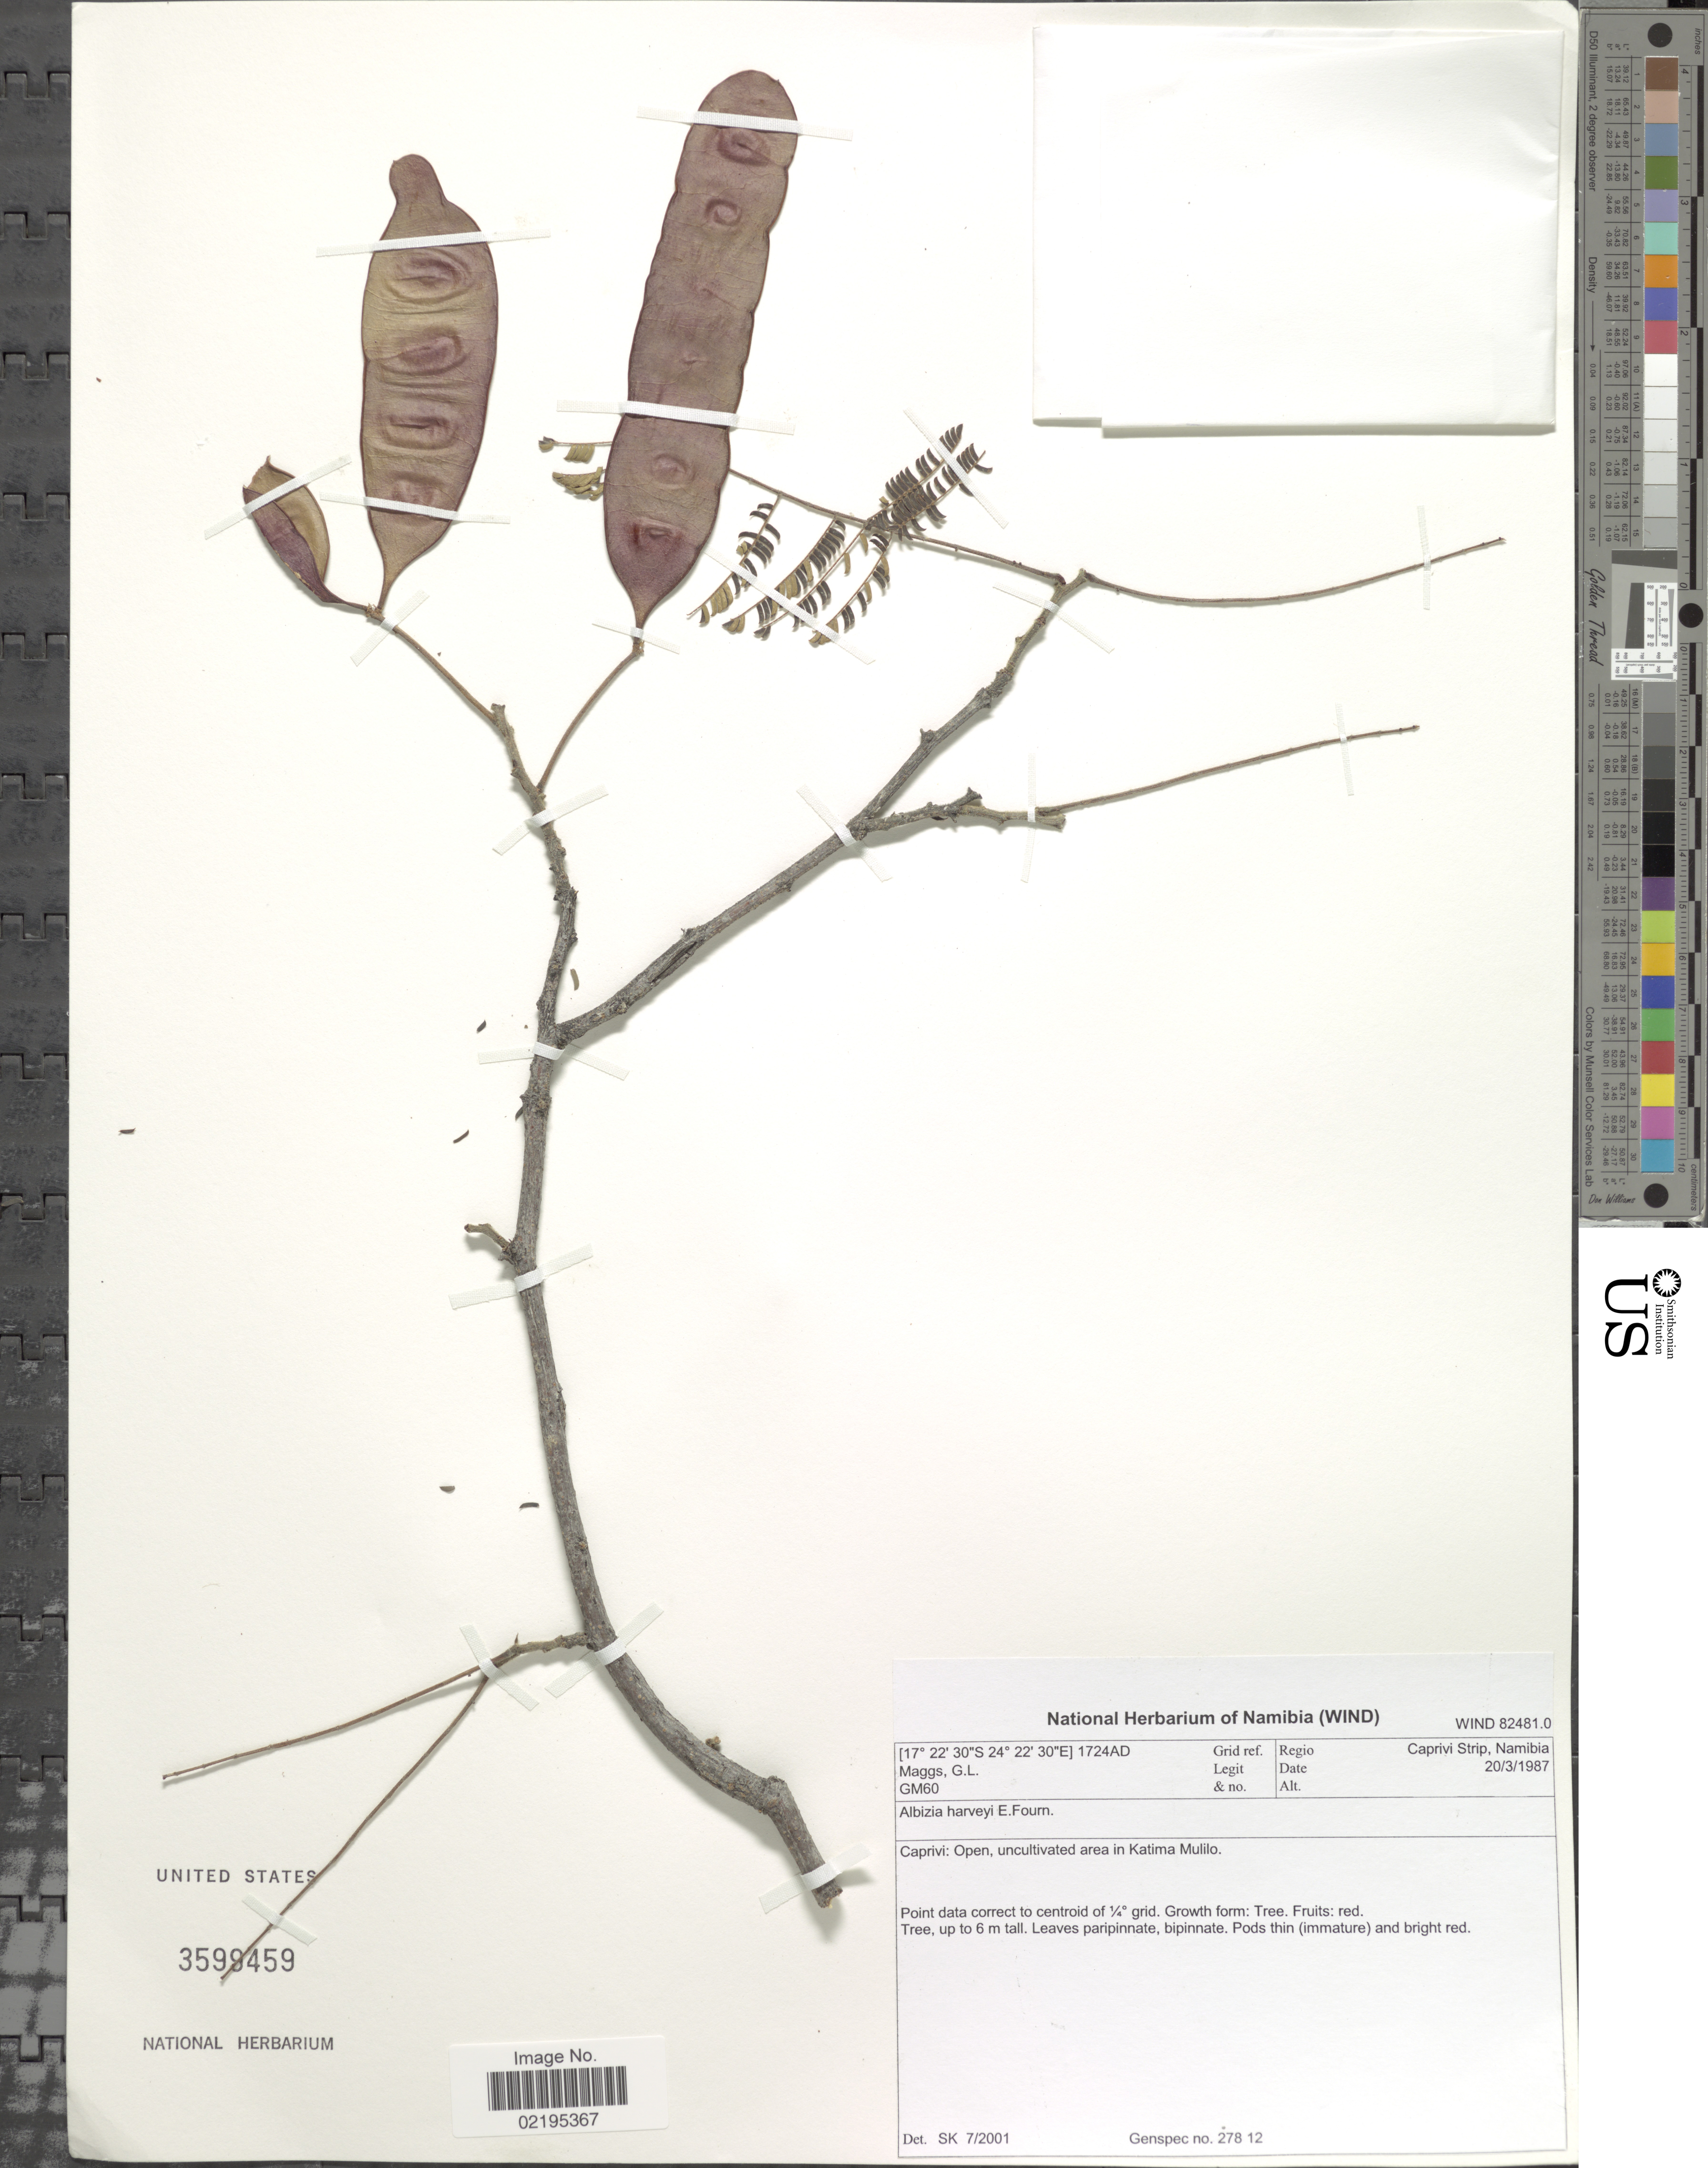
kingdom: Plantae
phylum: Tracheophyta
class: Magnoliopsida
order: Fabales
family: Fabaceae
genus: Albizia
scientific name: Albizia harveyi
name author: E. Fourn.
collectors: G. Maggs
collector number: GM60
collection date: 1987-03-20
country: Namibia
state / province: Caprivi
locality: Caprivi: Open, uncultivated in Katima Mulilo (1724AD)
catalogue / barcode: US 3599459